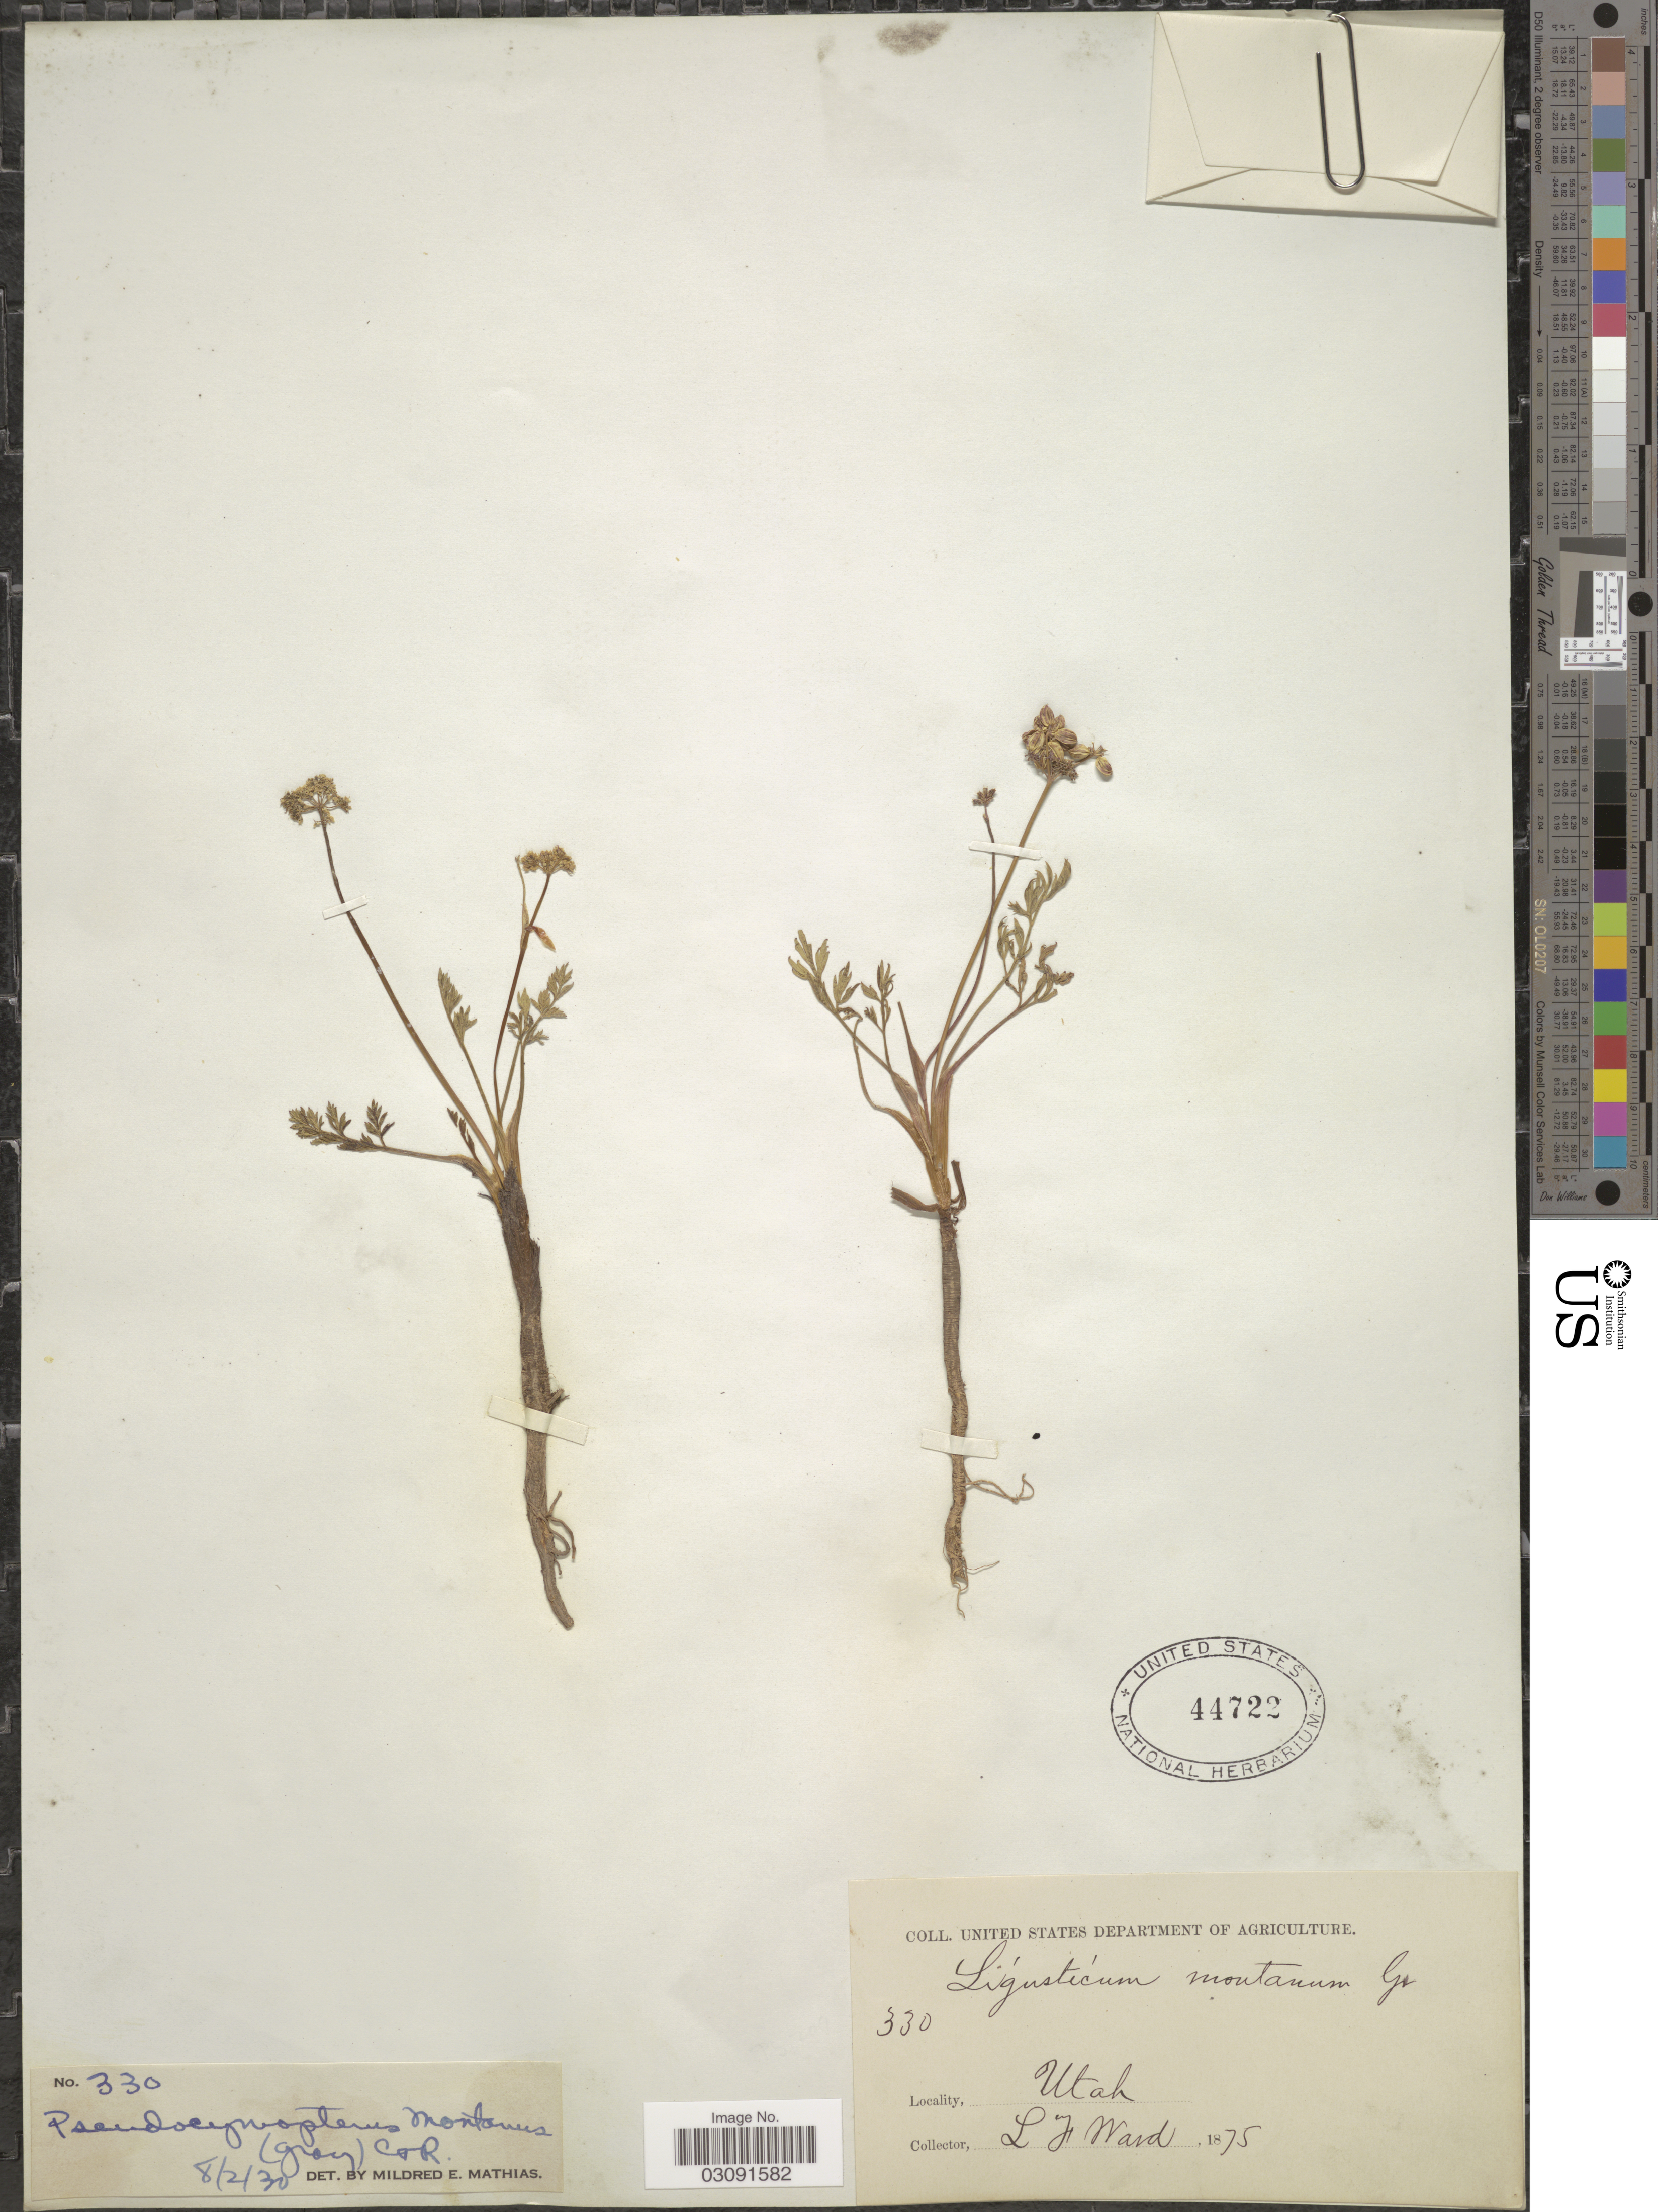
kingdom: Plantae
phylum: Tracheophyta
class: Magnoliopsida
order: Apiales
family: Apiaceae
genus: Pseudocymopterus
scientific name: Pseudocymopterus montanus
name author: (A. Gray) J.M. Coult. & Rose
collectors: L. Ward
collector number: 330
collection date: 1875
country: United States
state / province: Utah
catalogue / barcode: US 44722